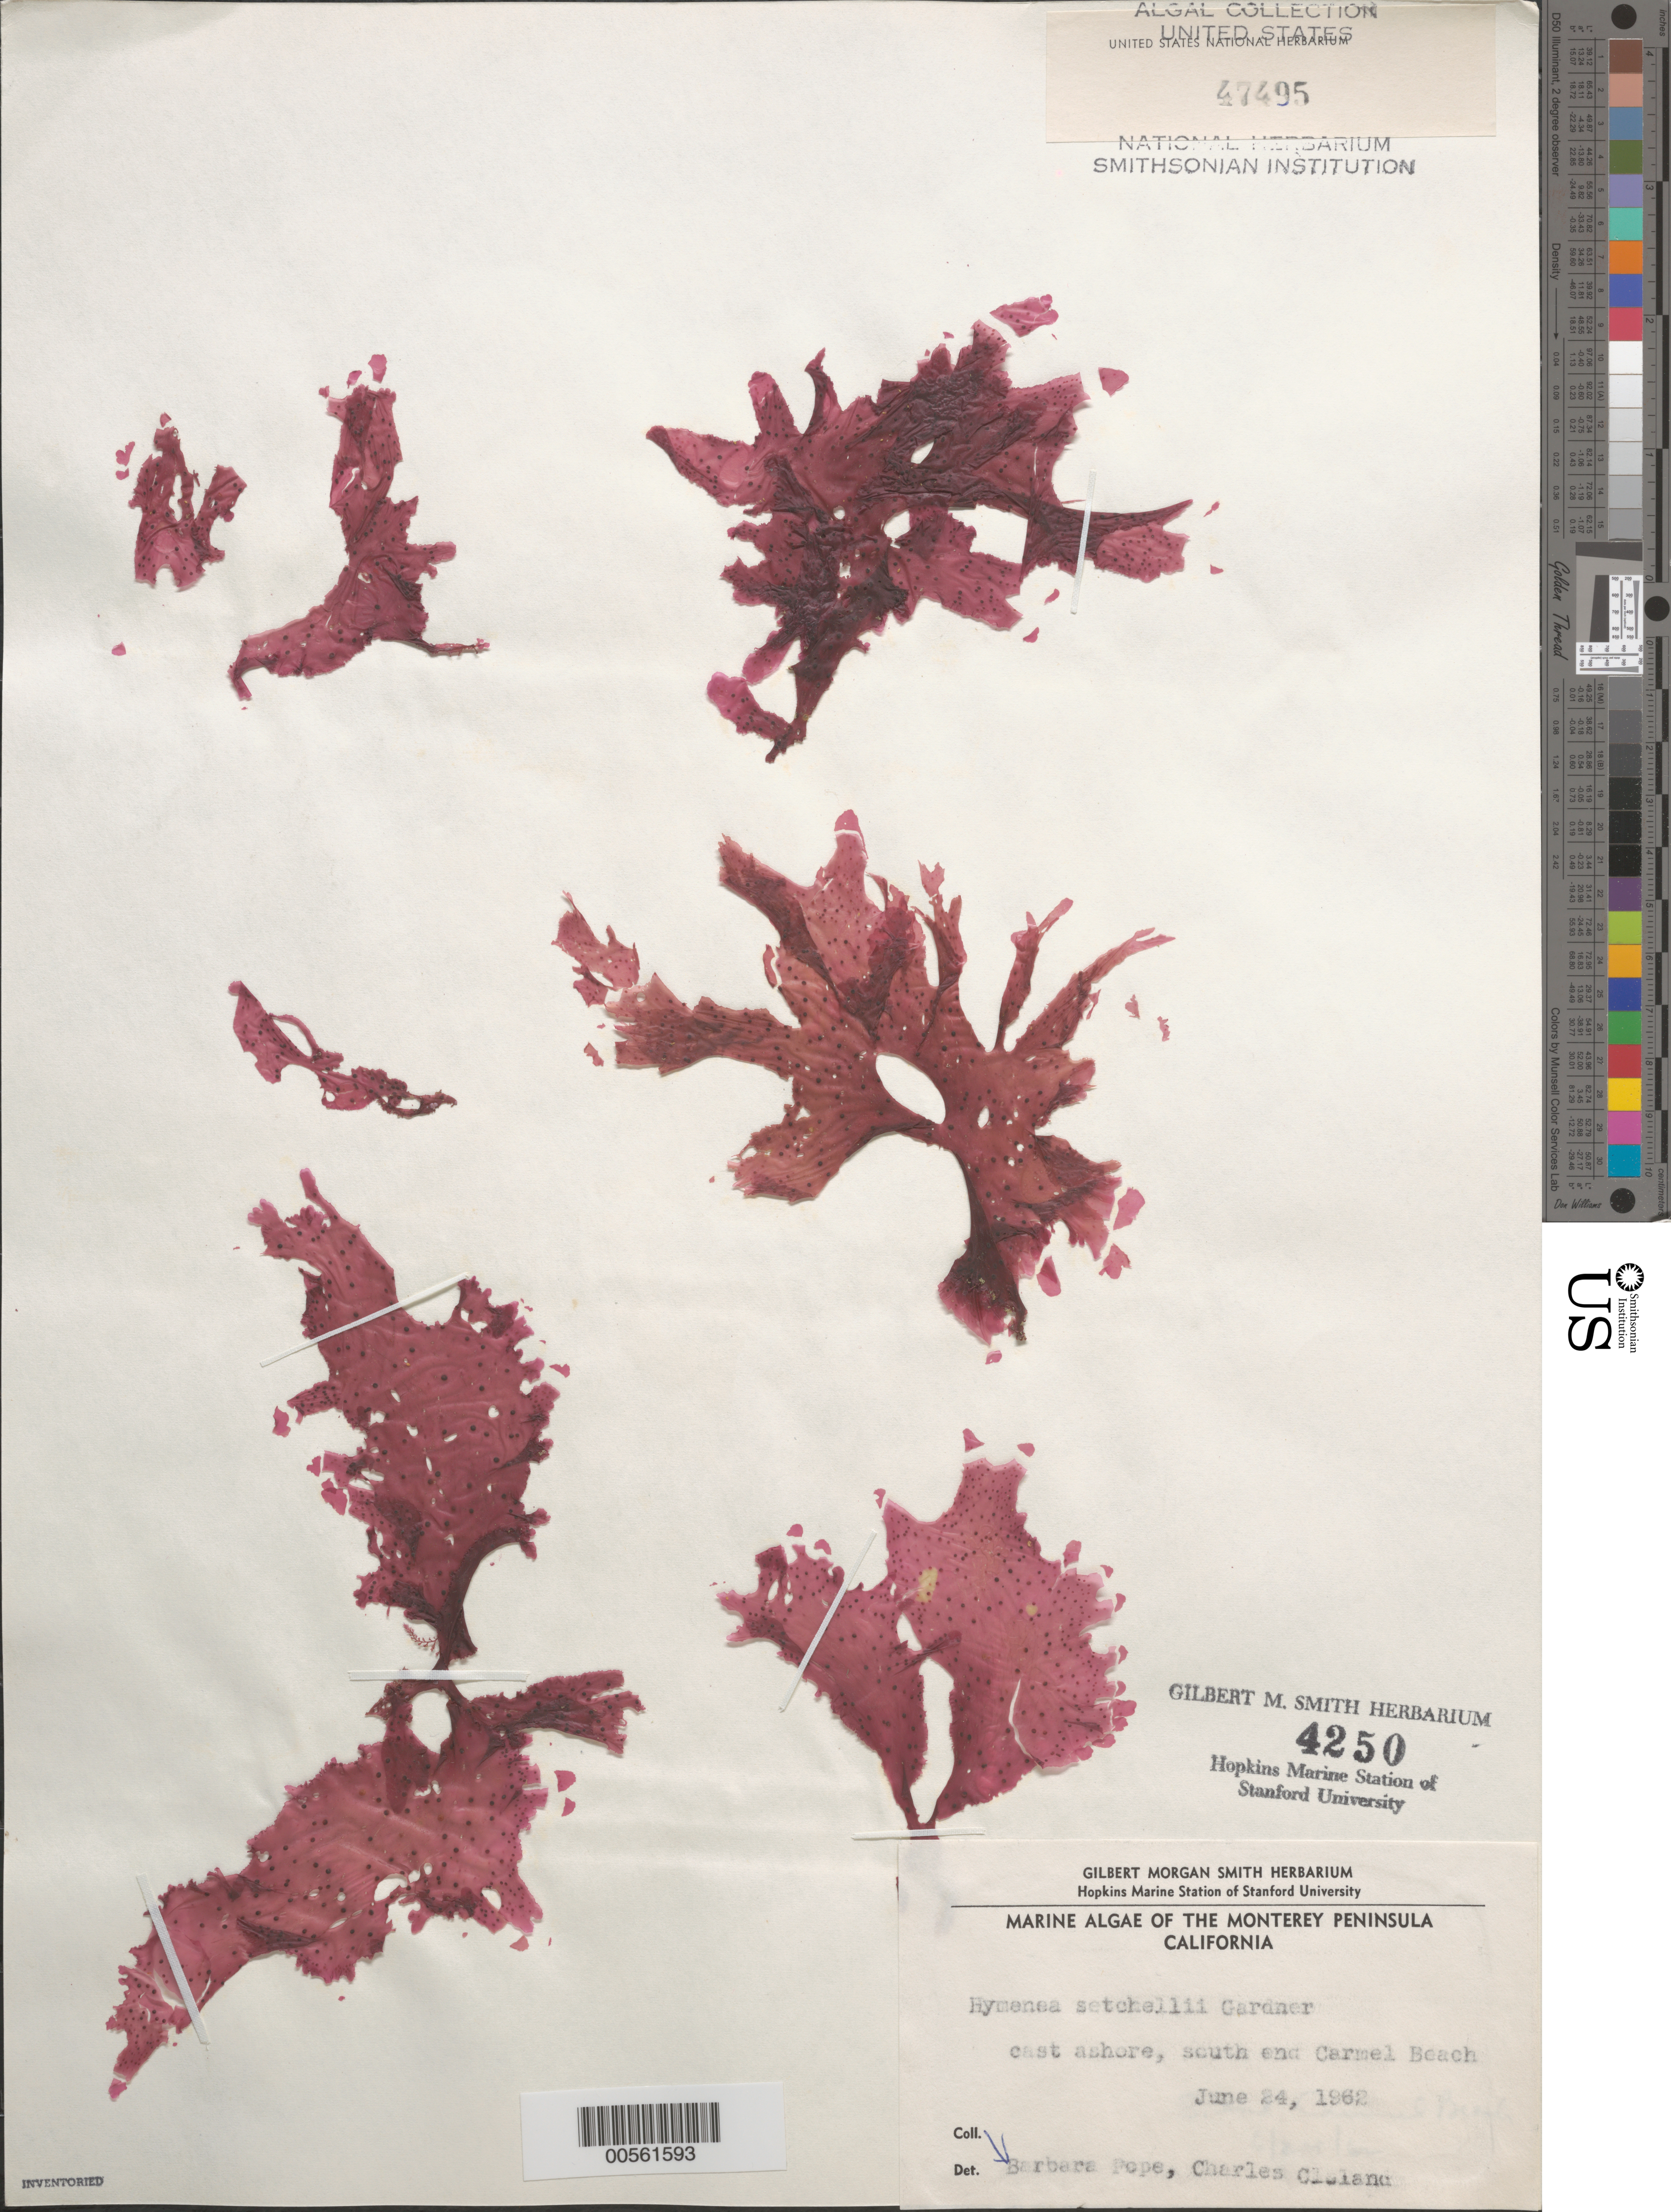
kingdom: Plantae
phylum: Rhodophyta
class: Florideophyceae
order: Ceramiales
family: Delesseriaceae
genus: Hymenena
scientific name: Hymenena setchellii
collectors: B. Pope & C. Cleland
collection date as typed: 24 Jun 1962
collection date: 1962-06-24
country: United States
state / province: California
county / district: Monterey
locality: Carmel Beach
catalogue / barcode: US 47495